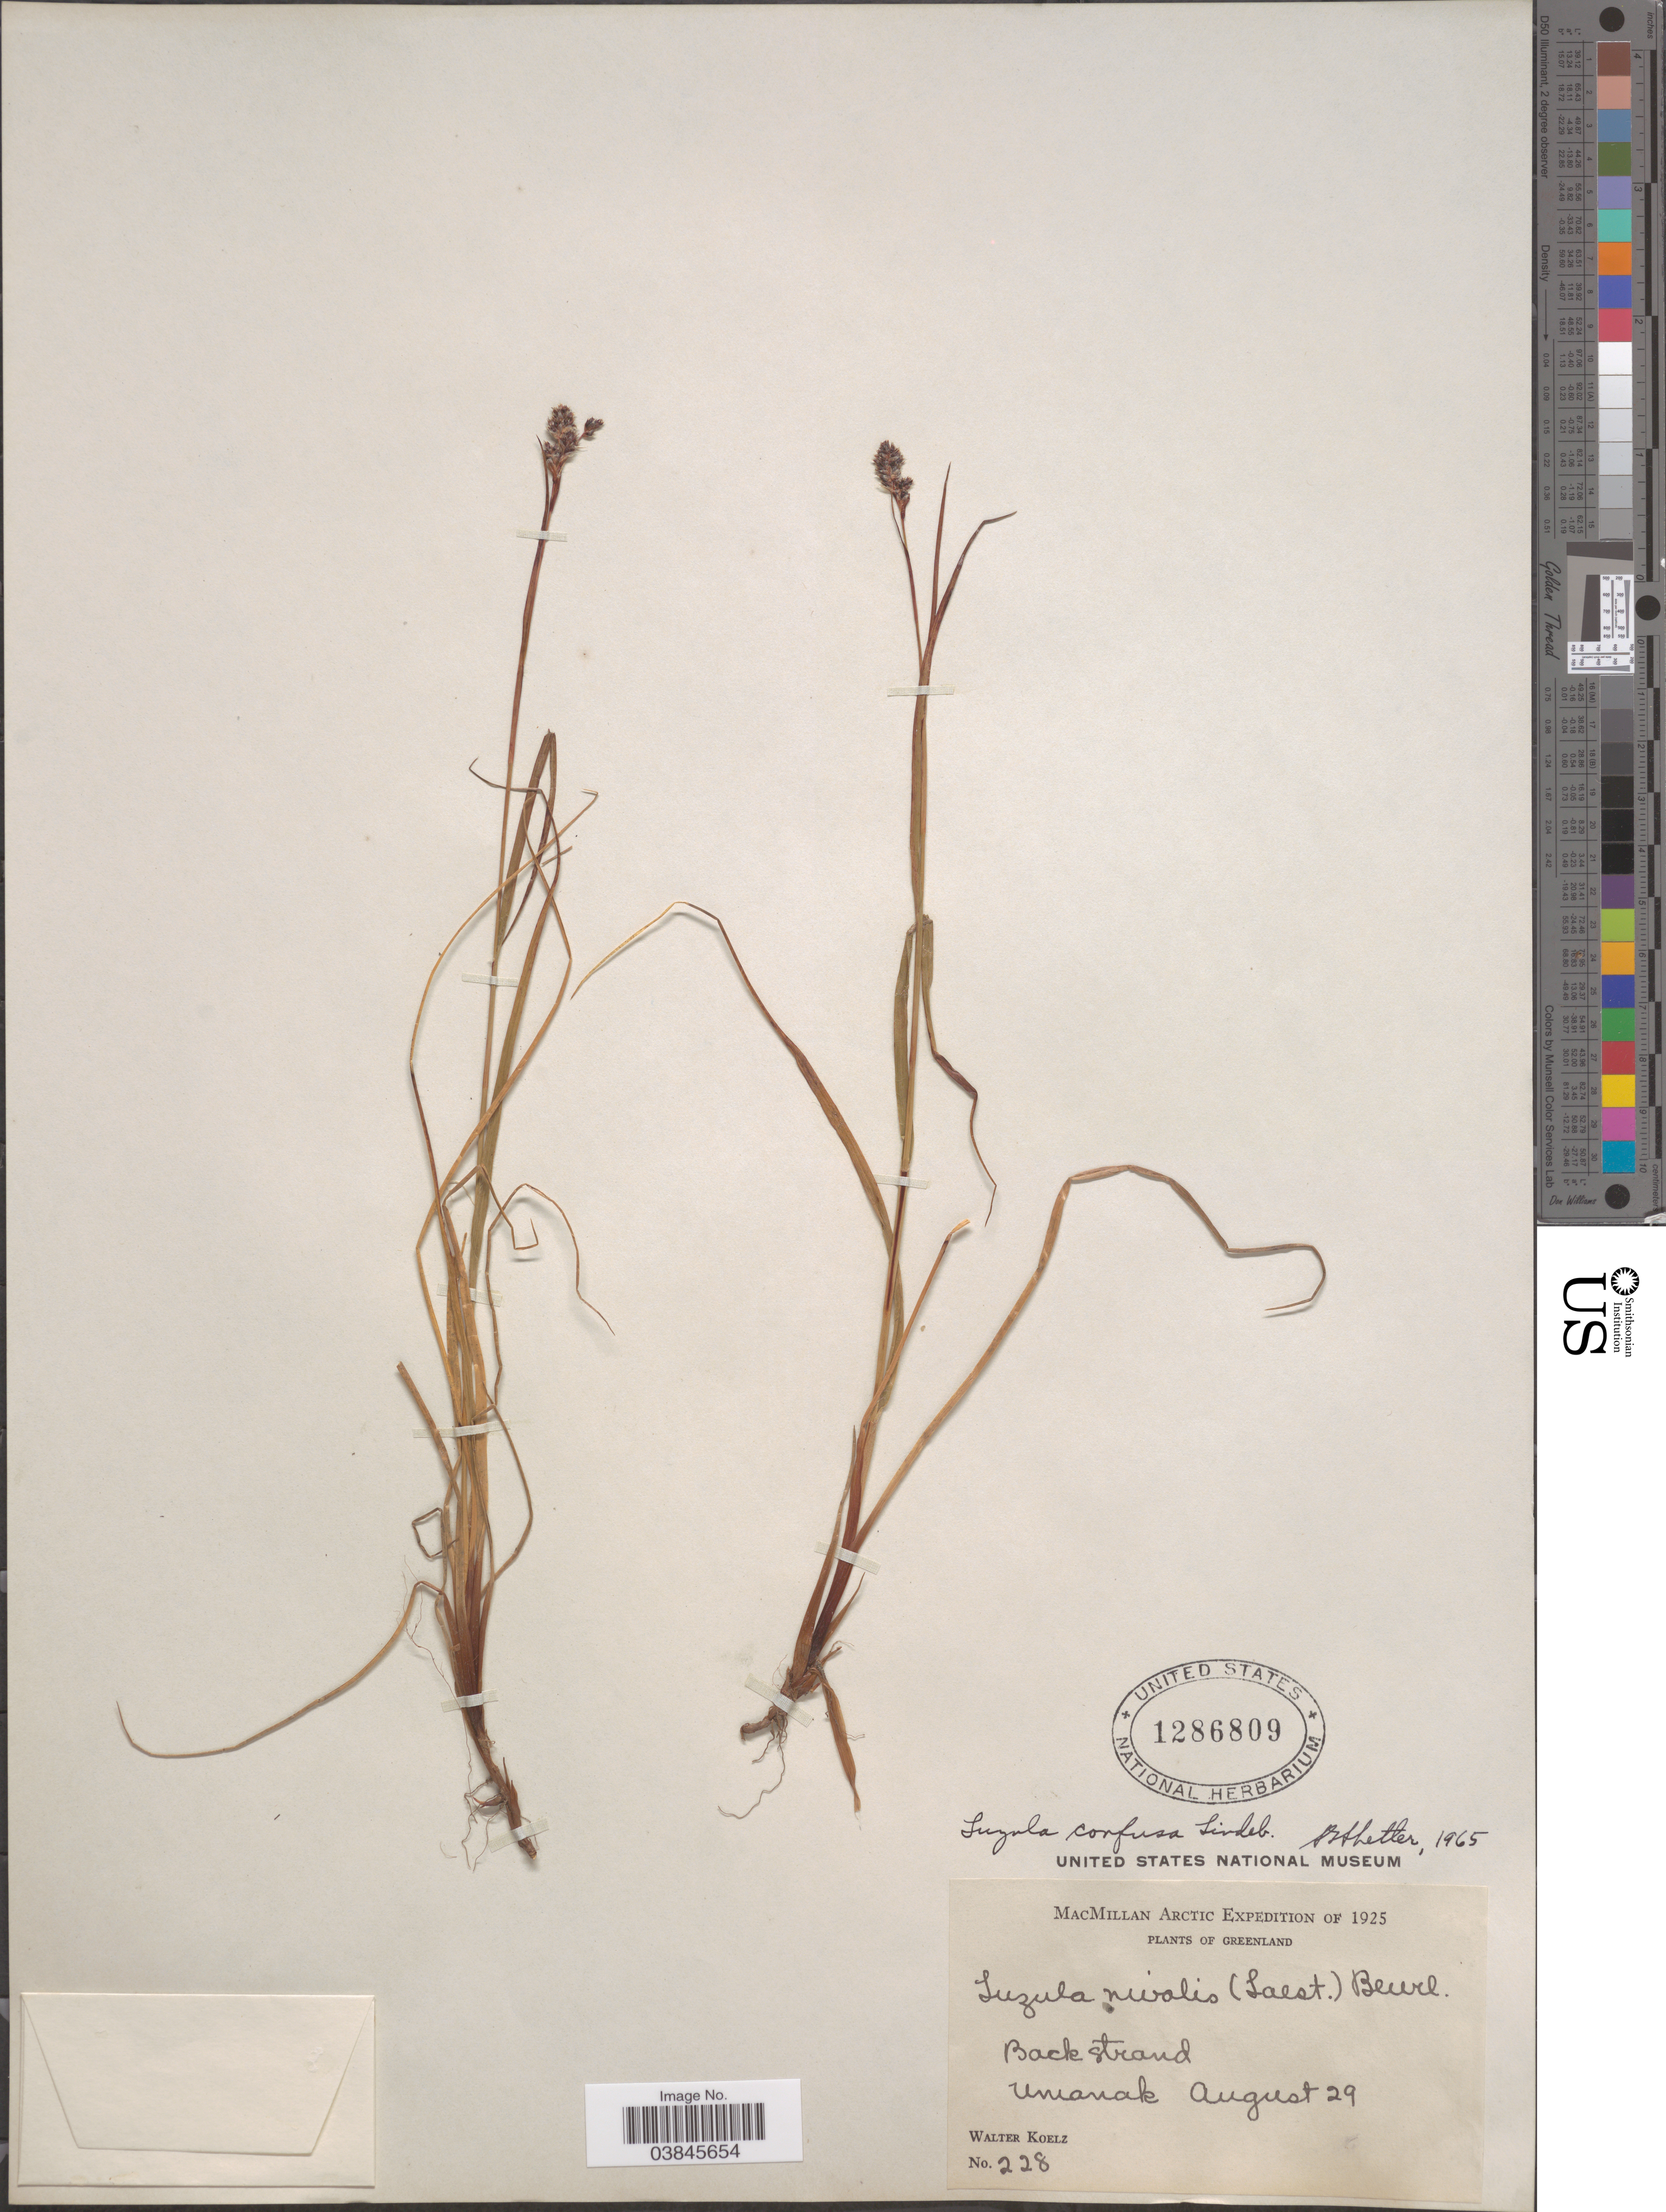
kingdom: Plantae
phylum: Tracheophyta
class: Liliopsida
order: Poales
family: Juncaceae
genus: Luzula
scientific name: Luzula confusa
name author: Lindeb.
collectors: W. N. Koelz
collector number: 228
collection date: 1925-08-29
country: Greenland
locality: Back strand. Umanak.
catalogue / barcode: US 1286809